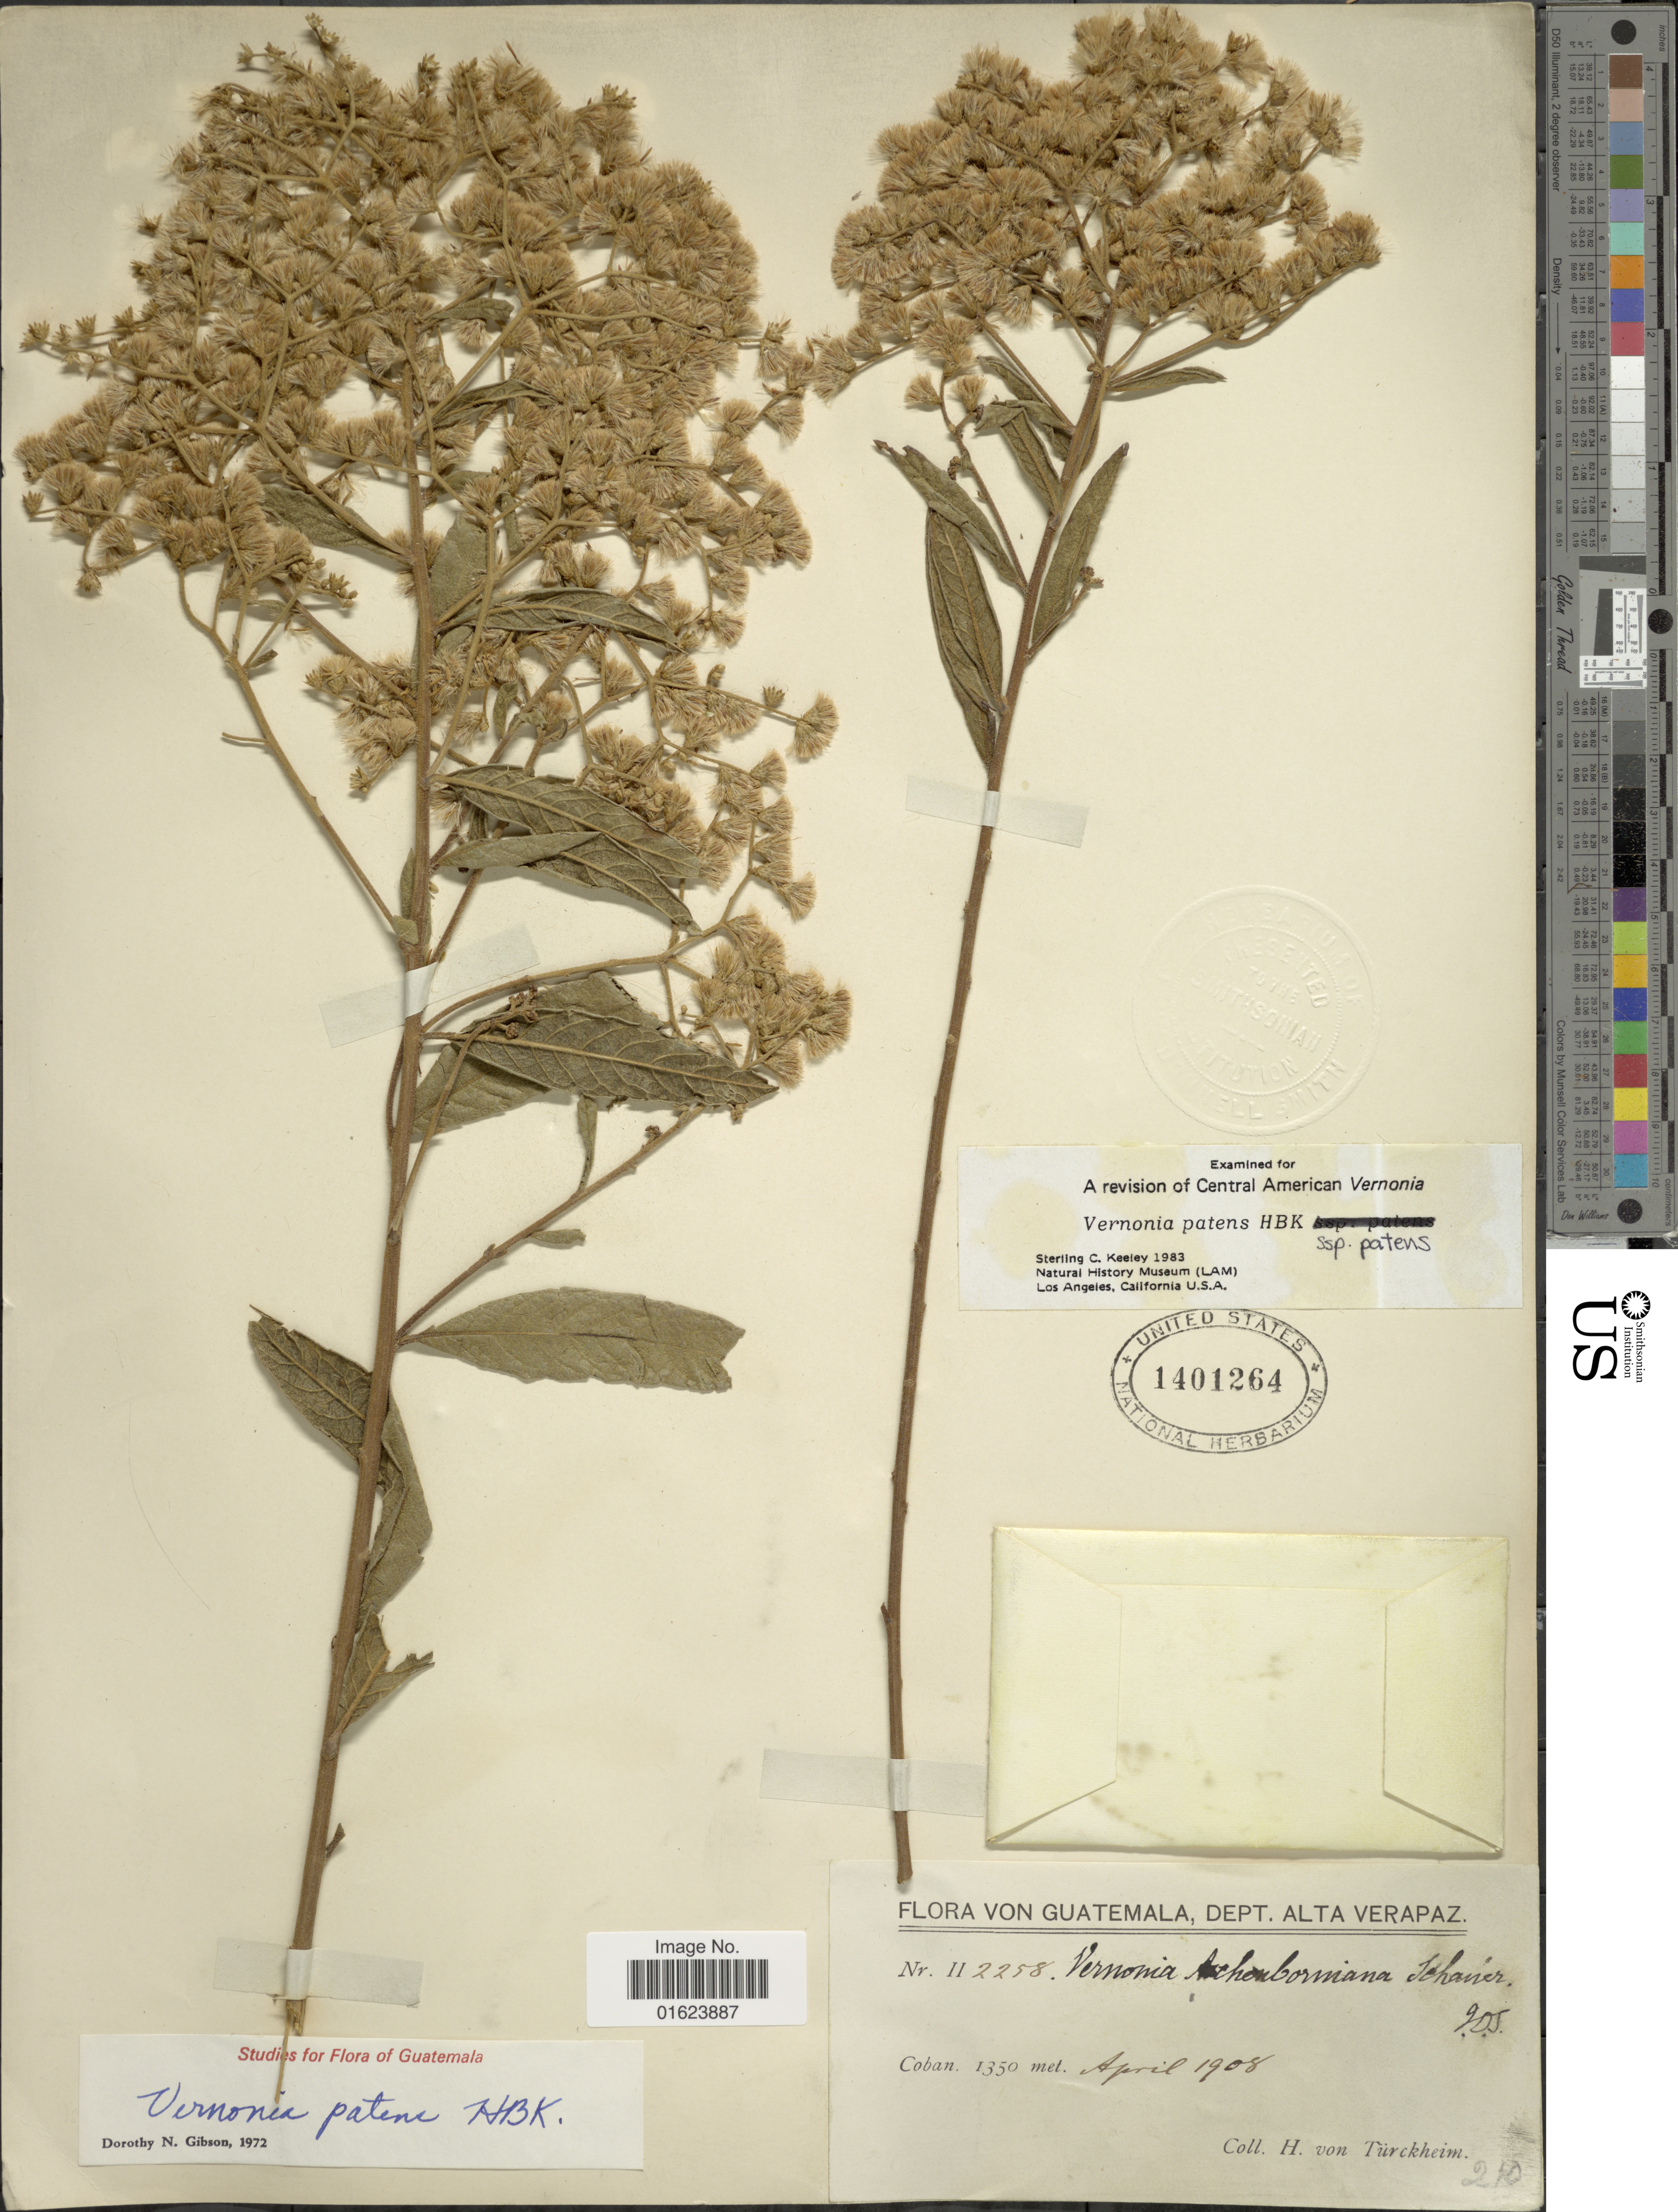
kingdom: Plantae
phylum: Tracheophyta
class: Magnoliopsida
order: Asterales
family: Asteraceae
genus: Vernonanthura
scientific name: Vernonanthura patens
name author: (Kunth) H. Rob.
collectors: H. von Türckheim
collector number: II2258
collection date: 1908-04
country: Guatemala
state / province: Alta Verapaz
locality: Guatemala, Dept. Alta Verapaz. Coban.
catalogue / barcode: US 1401264